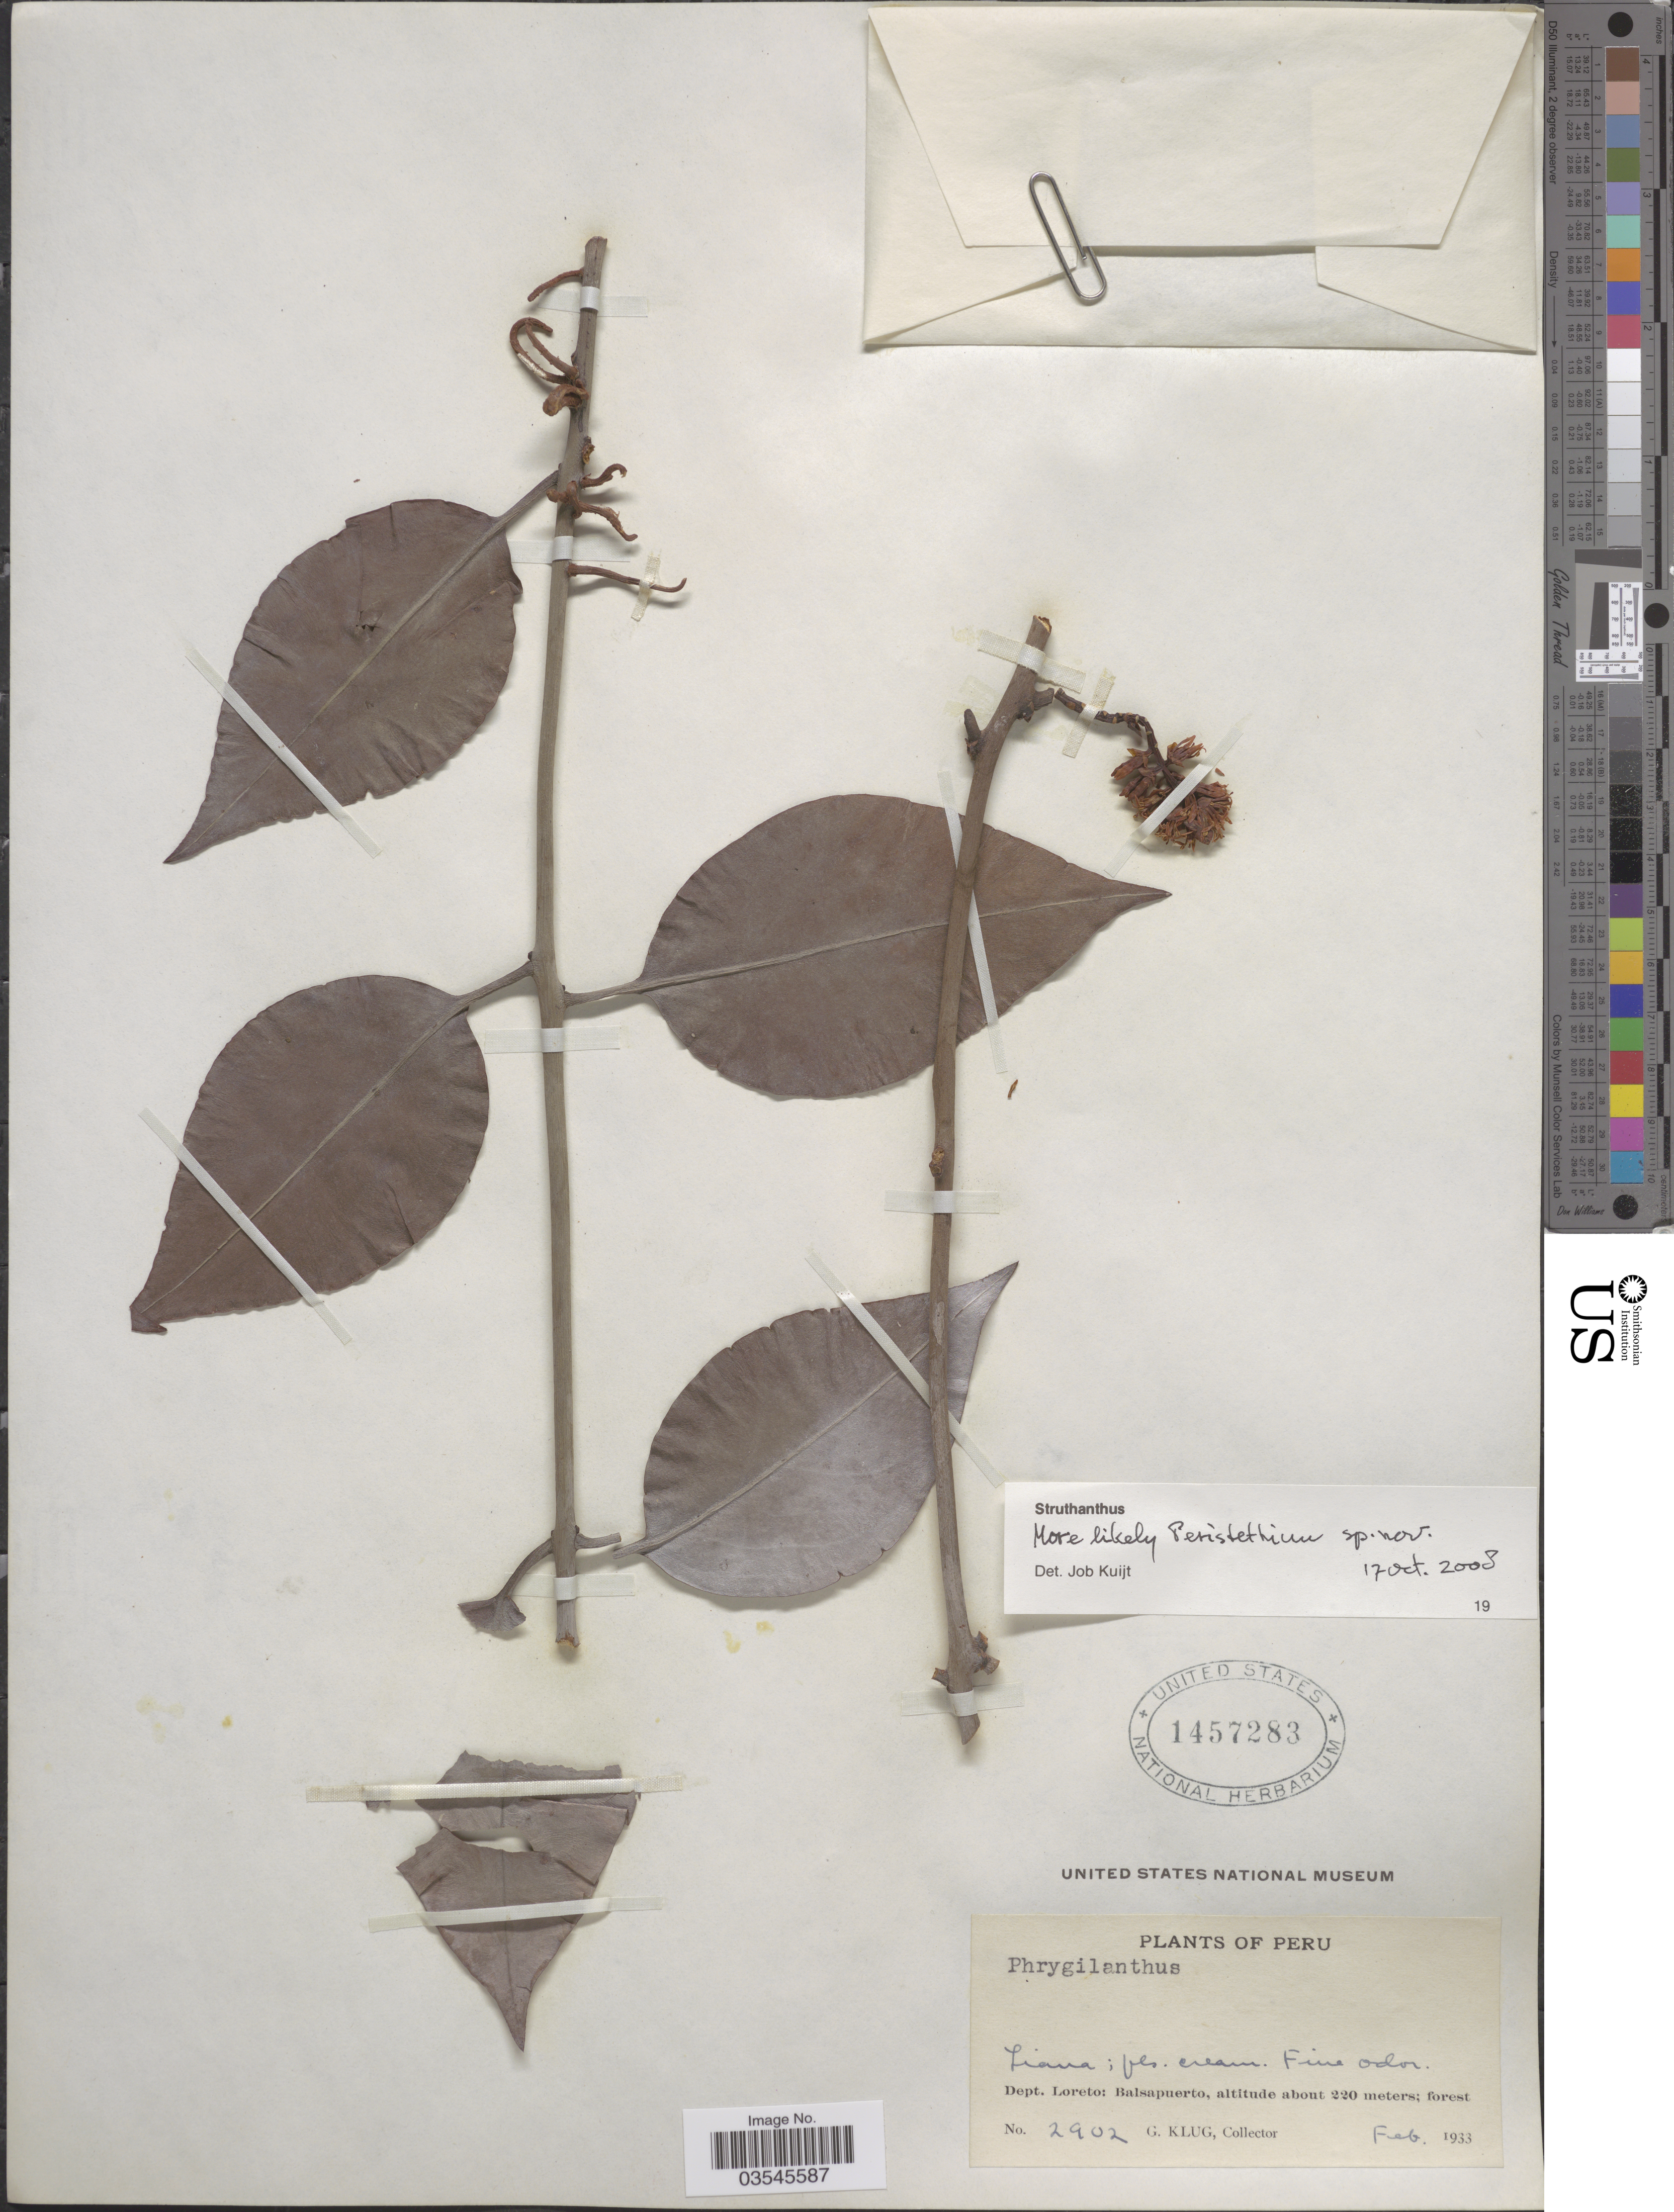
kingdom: Plantae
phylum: Tracheophyta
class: Magnoliopsida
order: Santalales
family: Loranthaceae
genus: Struthanthus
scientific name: Struthanthus sp.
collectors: G. Klug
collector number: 2902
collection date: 1933-02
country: Peru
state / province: Loreto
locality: Dept. Loreto: Balsapuerto.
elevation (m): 220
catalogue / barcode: US 1457283